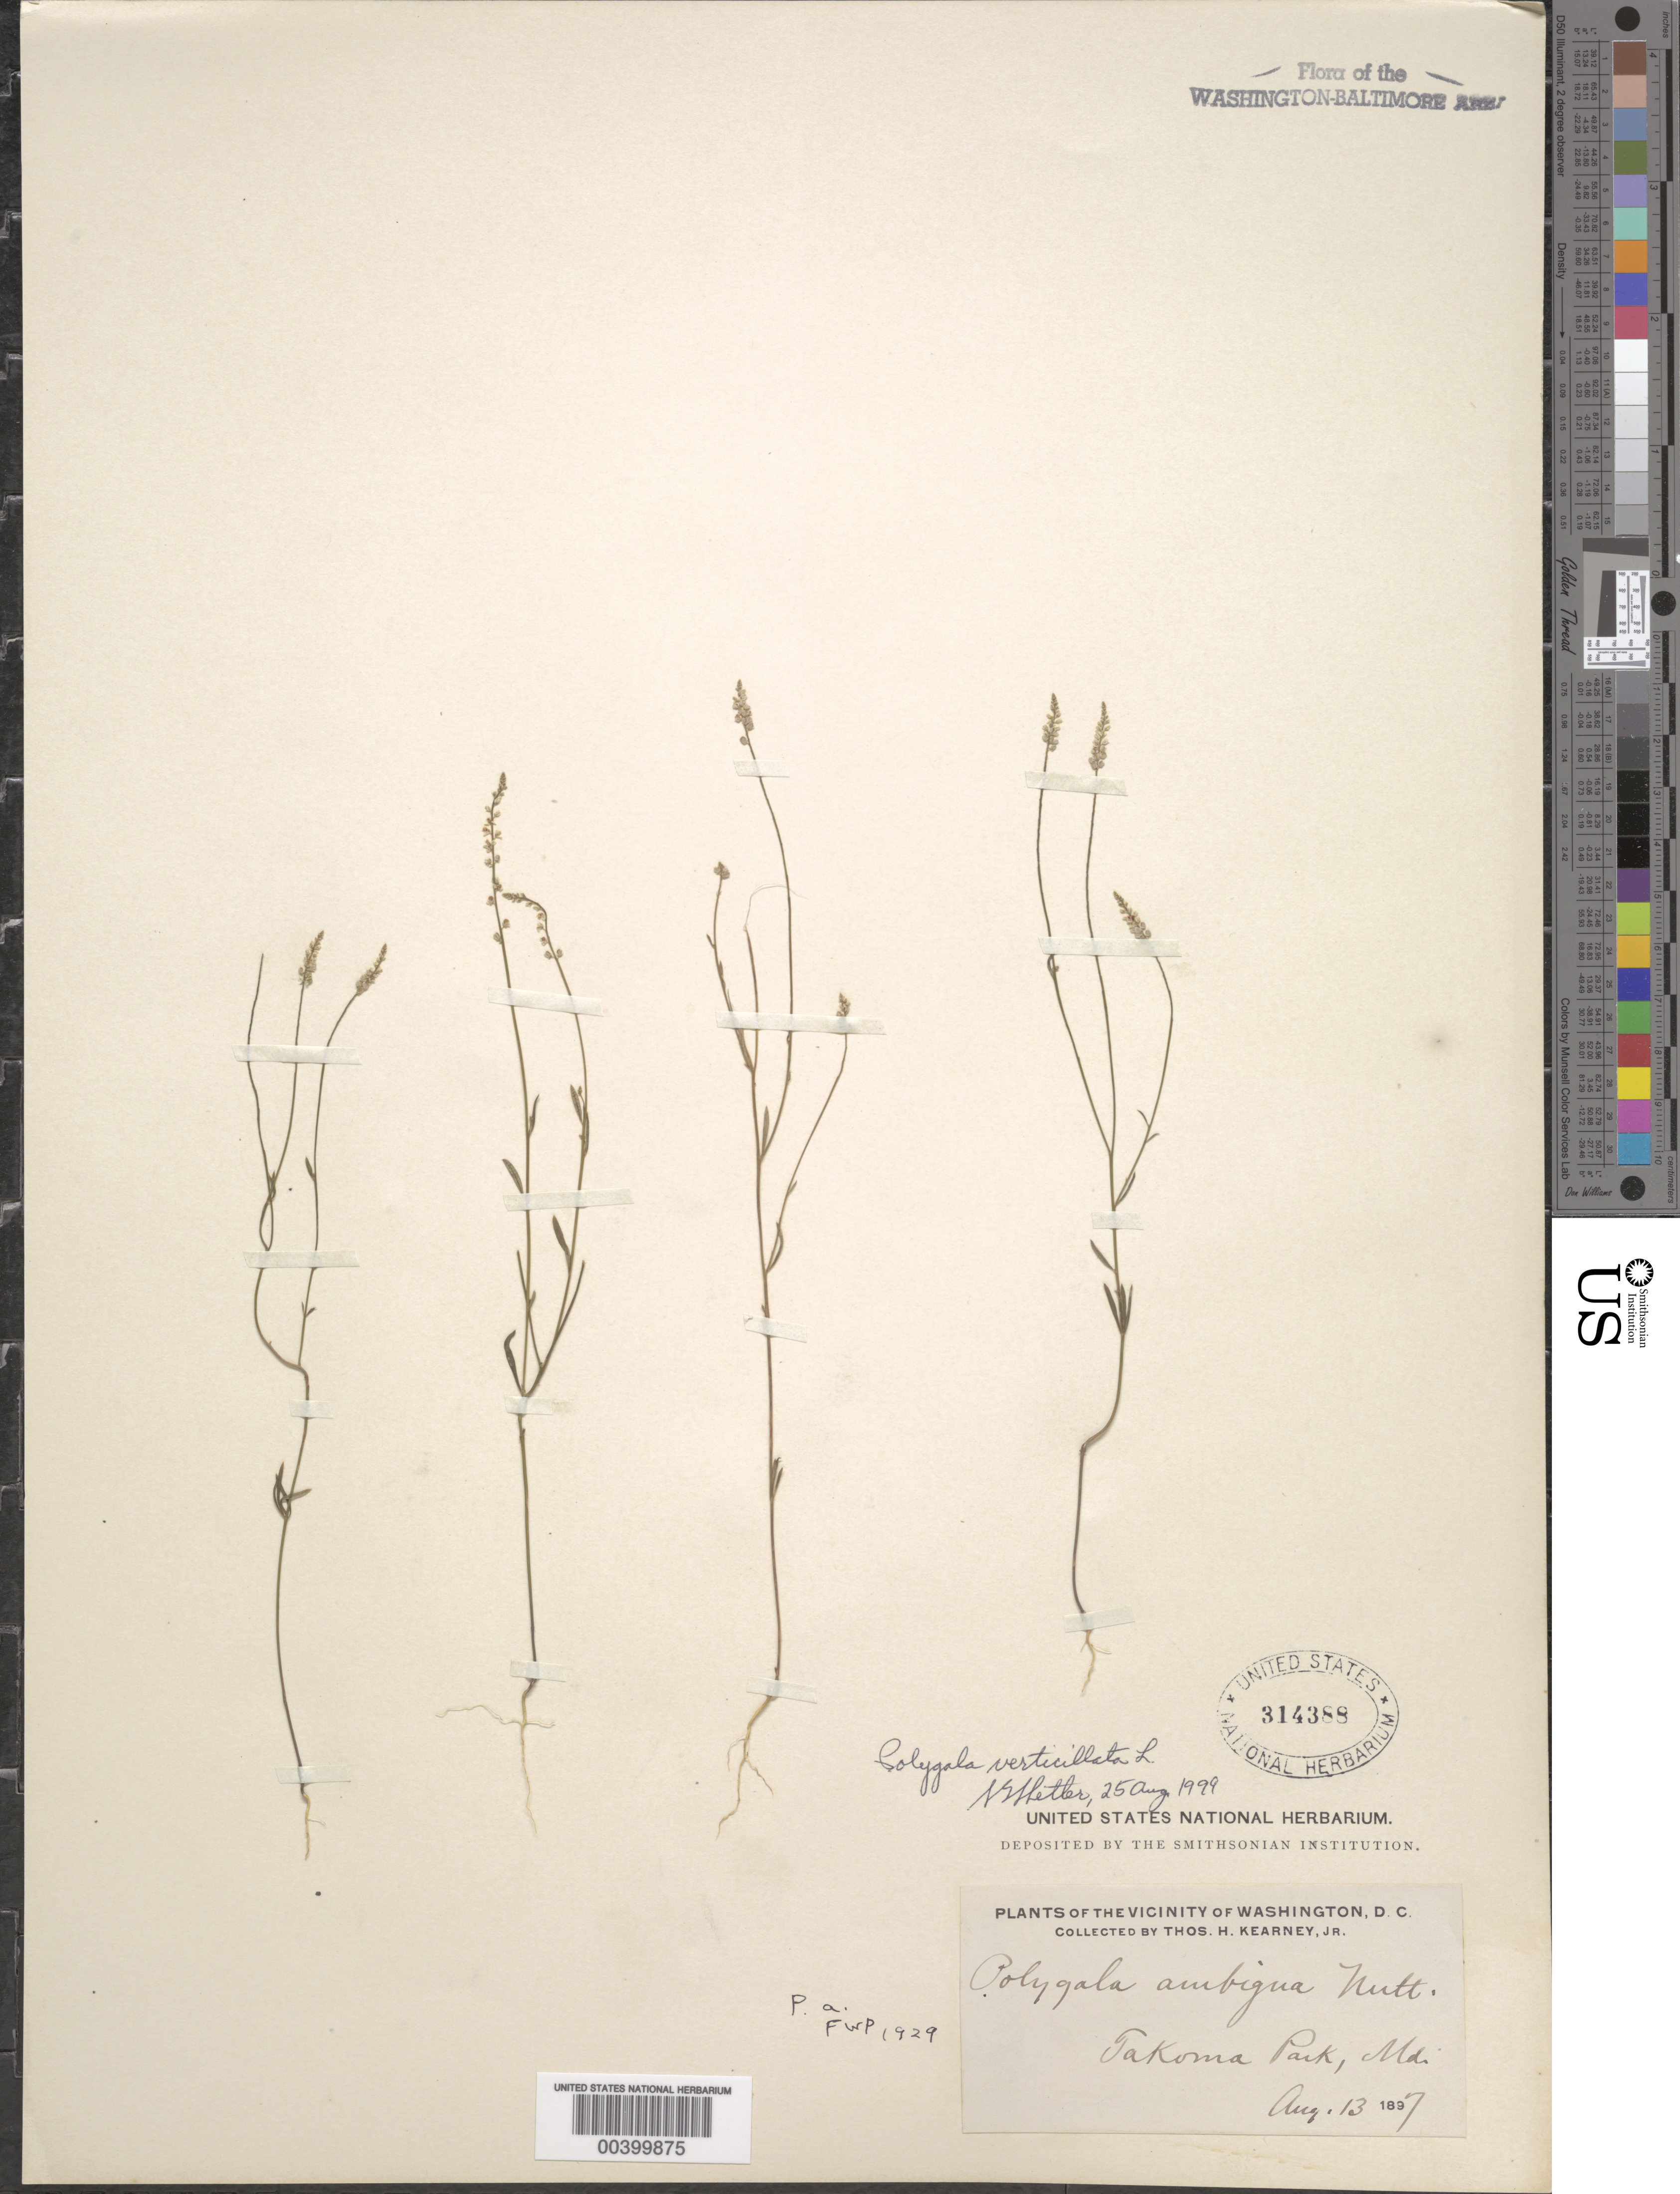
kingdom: Plantae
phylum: Tracheophyta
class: Magnoliopsida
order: Fabales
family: Polygalaceae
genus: Polygala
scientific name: Polygala verticillata var. ambigua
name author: (Nutt.) Alph. Wood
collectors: T. H. Kearney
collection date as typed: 13 Aug 1897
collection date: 1897-08-13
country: United States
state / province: Maryland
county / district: Montgomery / Prince George's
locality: Takoma Park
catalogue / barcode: US 314388